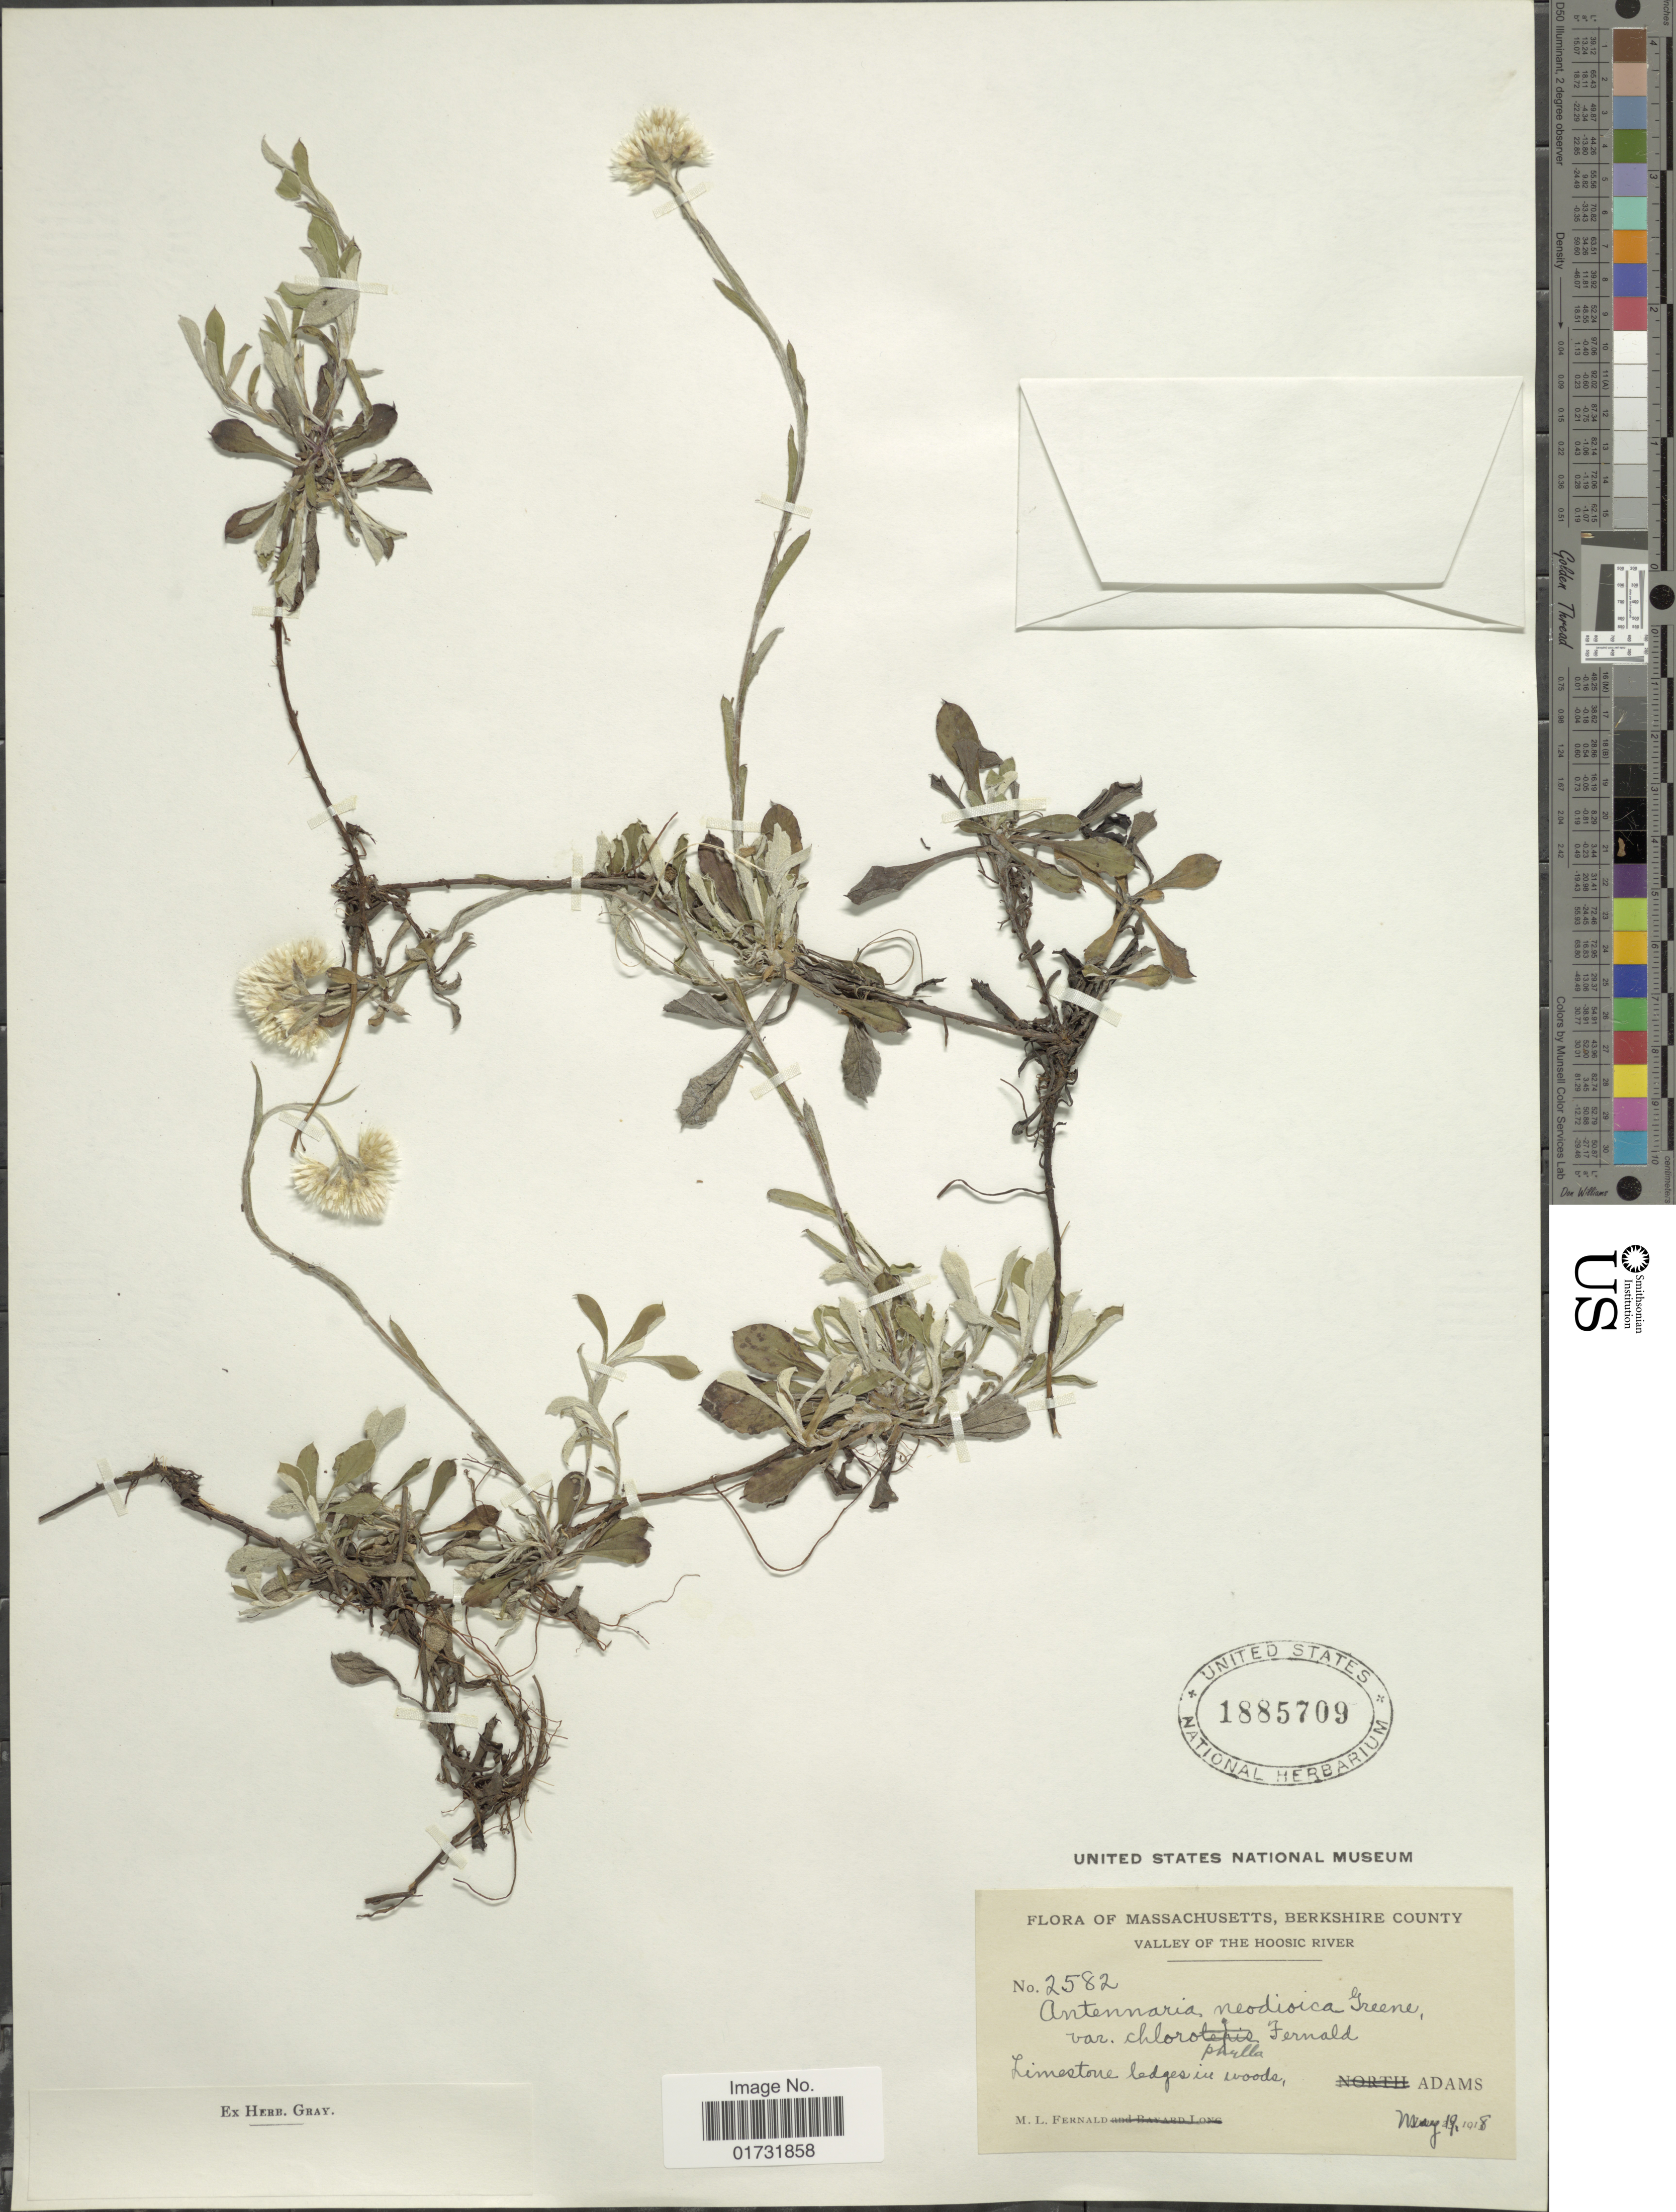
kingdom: Plantae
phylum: Tracheophyta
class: Magnoliopsida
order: Asterales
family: Asteraceae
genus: Antennaria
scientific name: Antennaria neodioica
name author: Greene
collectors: M. L. Fernald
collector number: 2582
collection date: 1918-05-19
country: United States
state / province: Massachusetts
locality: Berkshire County. Valley of the Hoosic River. Adams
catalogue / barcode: US 1885709